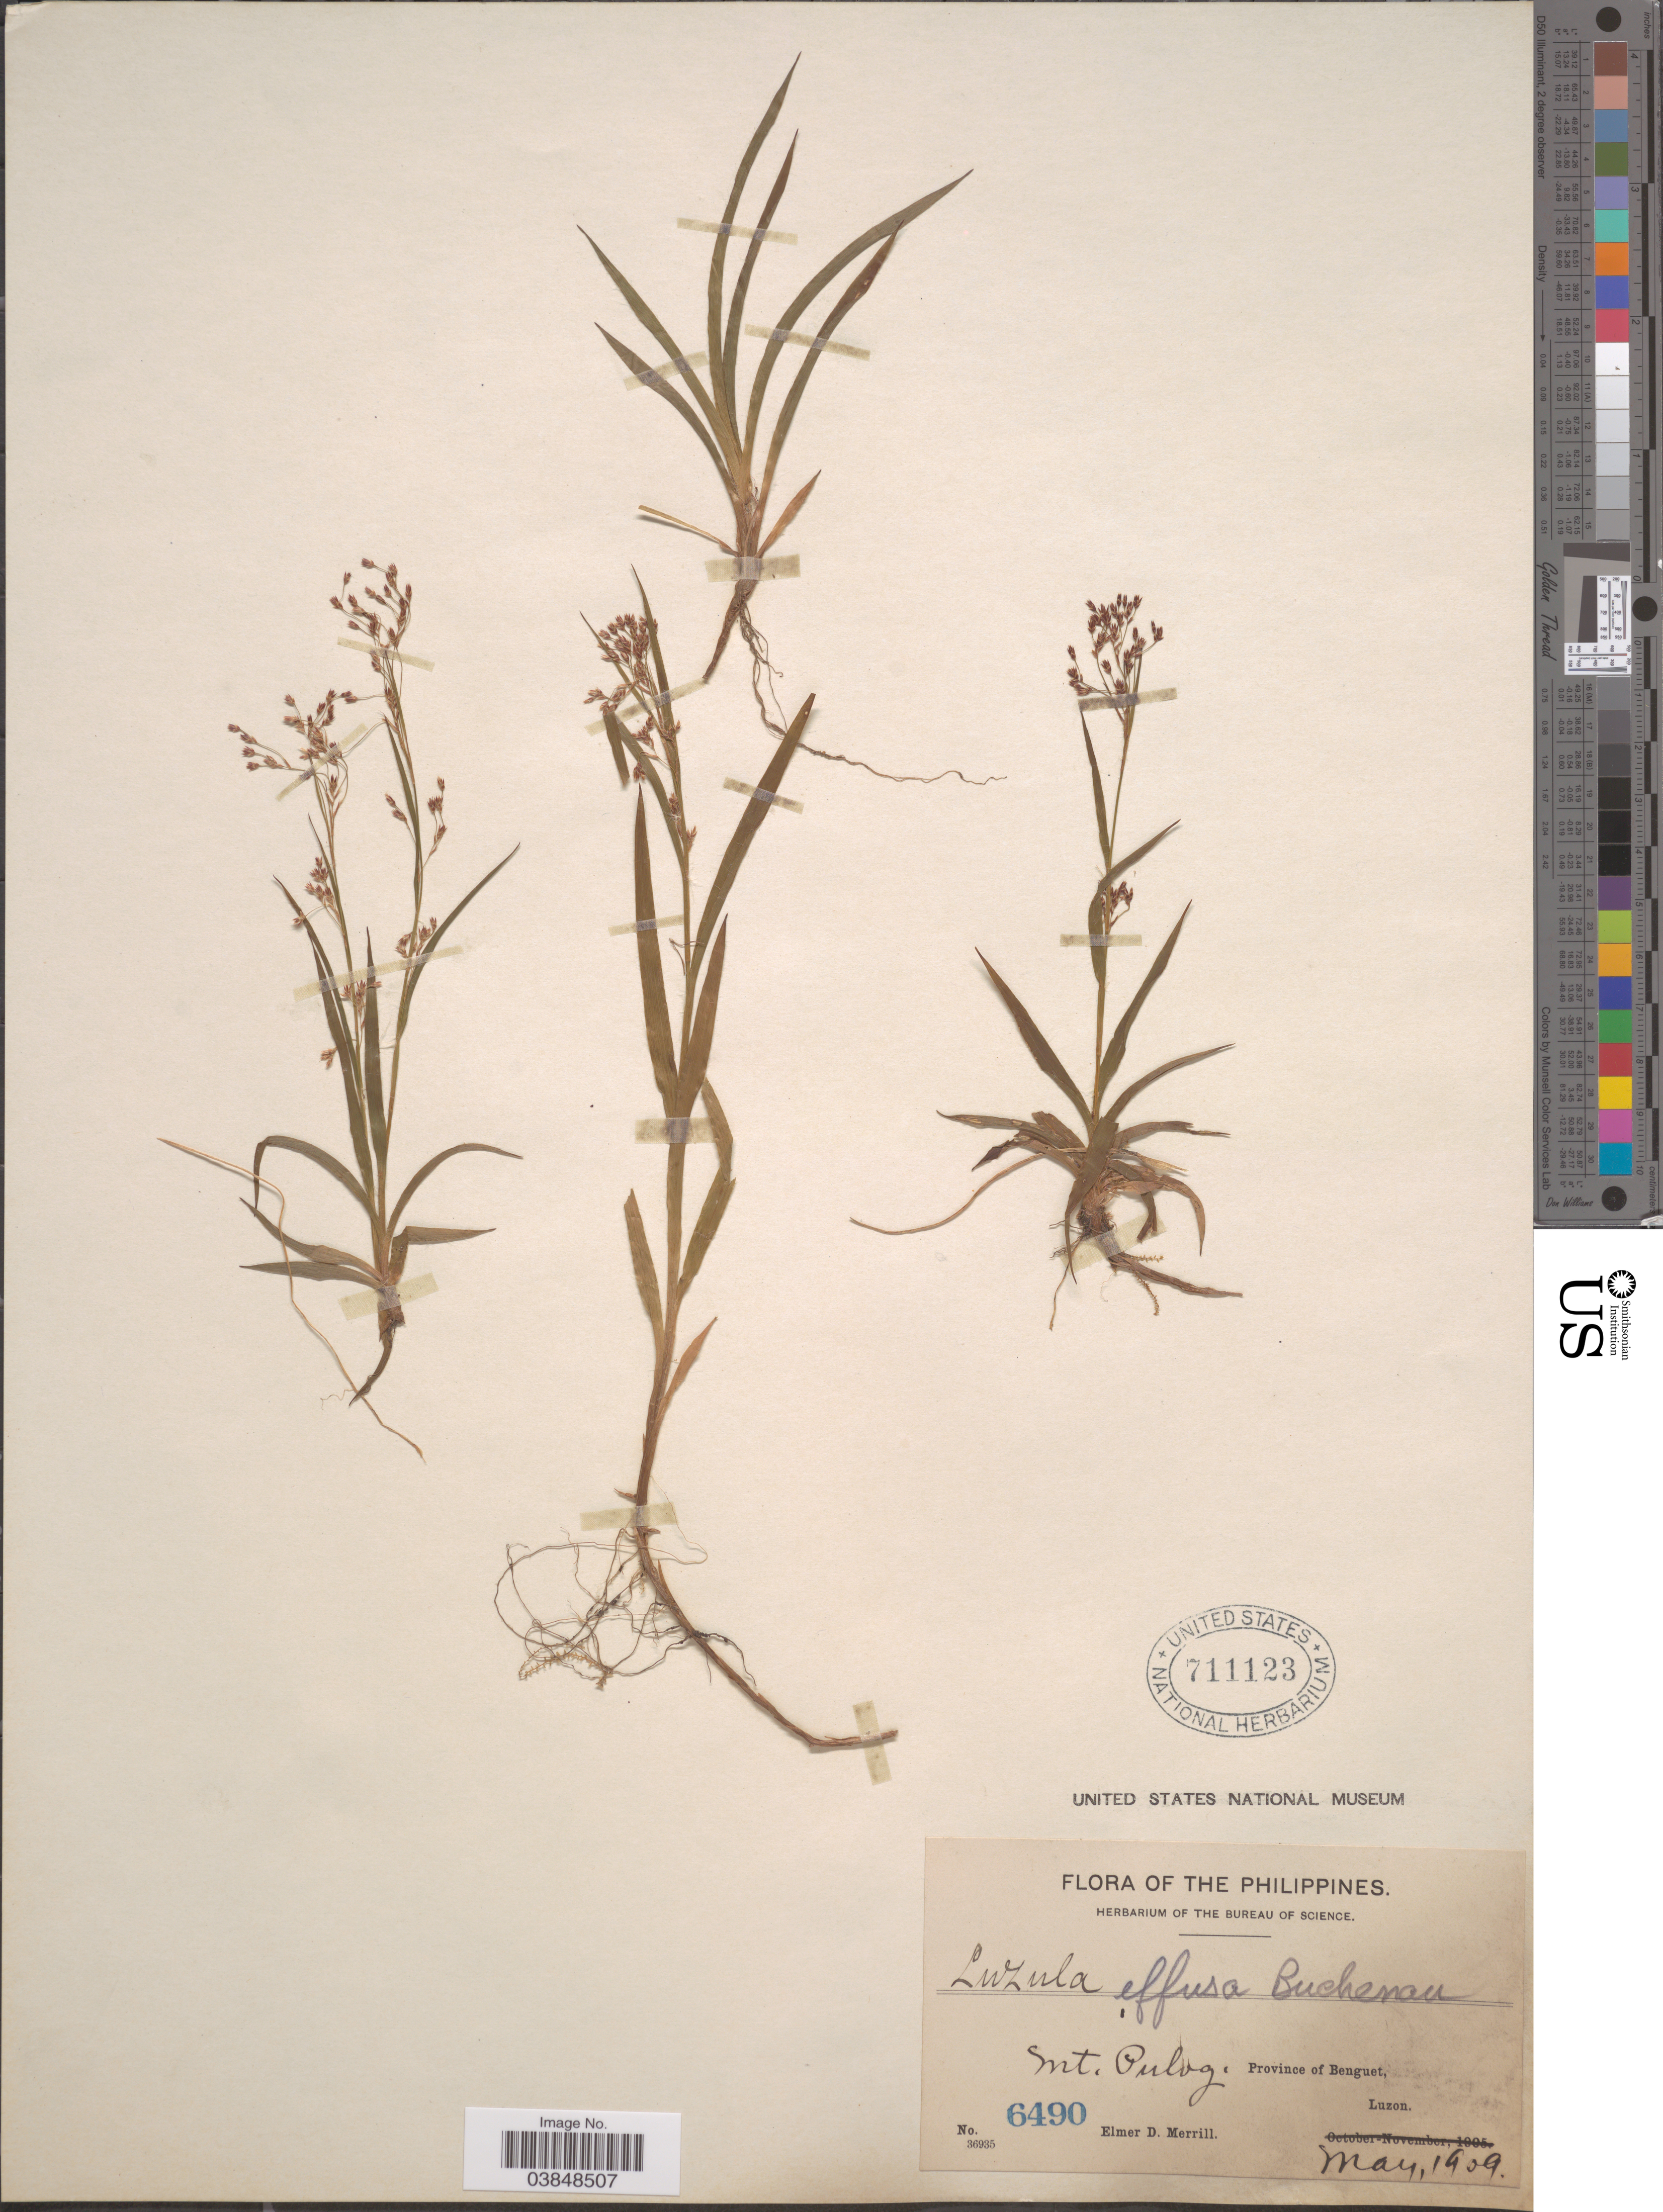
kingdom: Plantae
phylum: Tracheophyta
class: Liliopsida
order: Poales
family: Juncaceae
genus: Luzula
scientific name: Luzula effusa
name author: Buchenau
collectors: E. D. Merrill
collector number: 6490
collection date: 1909-05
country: Philippines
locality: Mt. Pulog. Province of Benguet, Luzon.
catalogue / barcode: US 711123